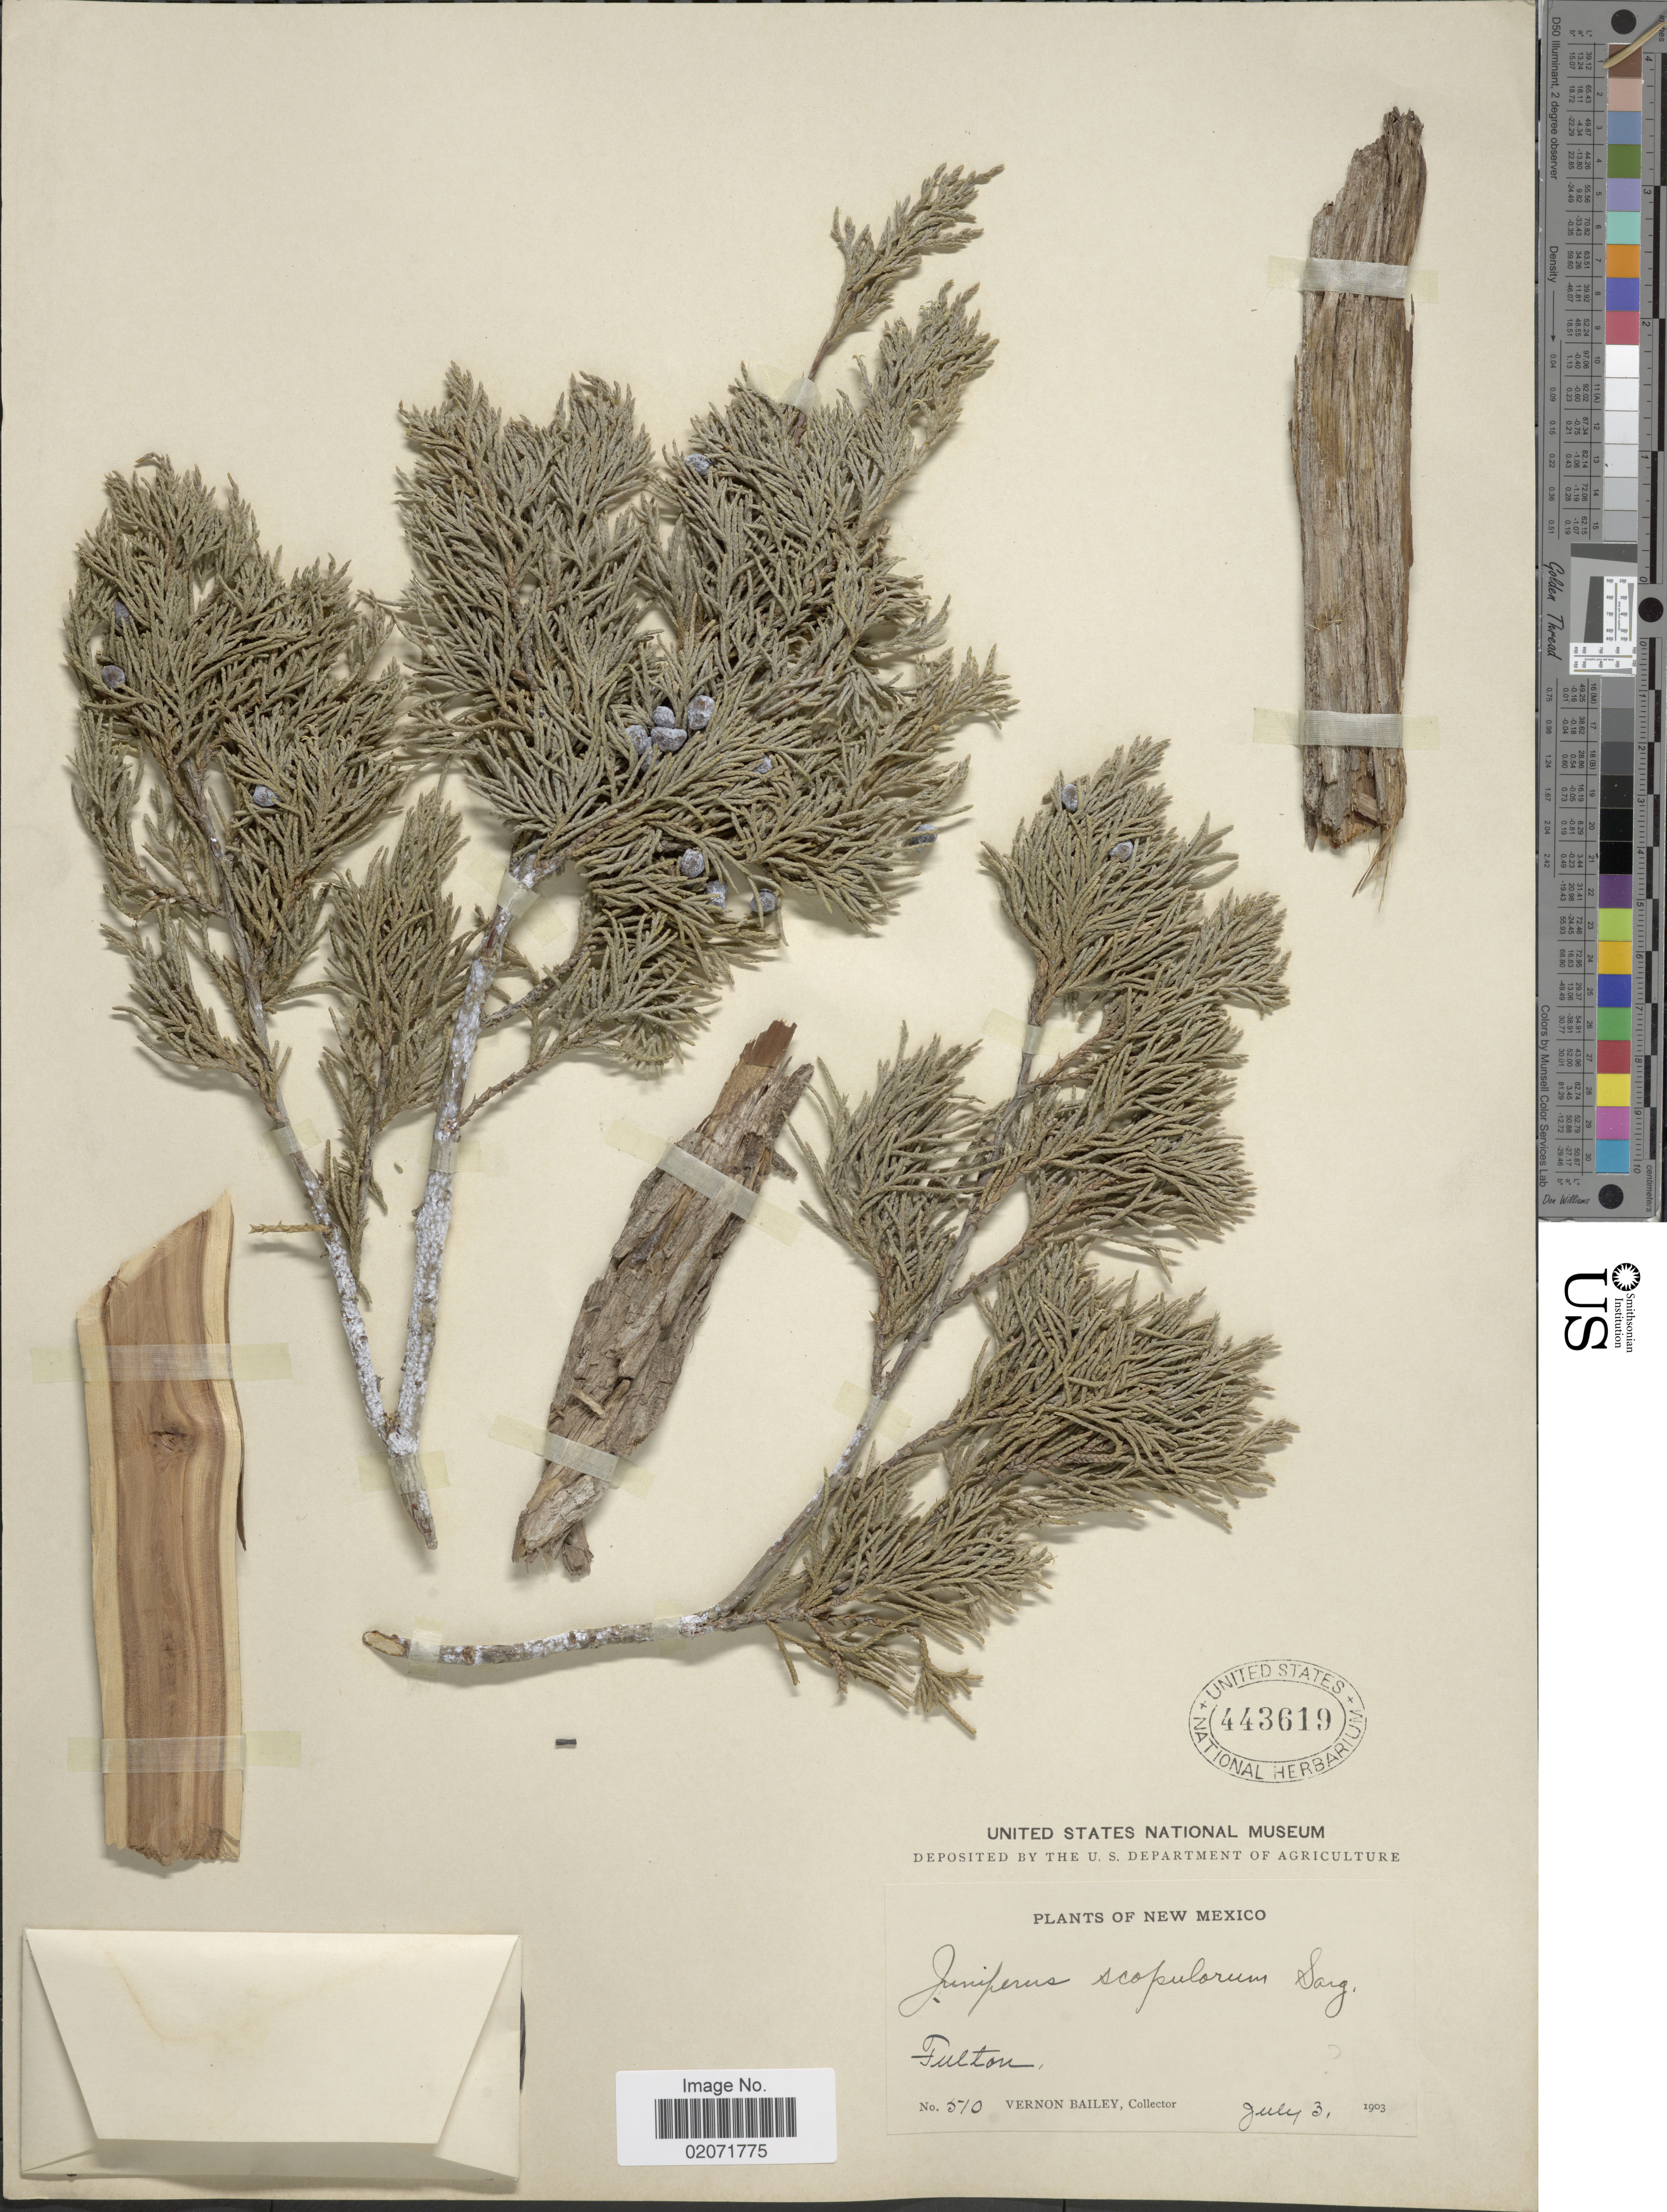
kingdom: Plantae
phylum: Tracheophyta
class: Pinopsida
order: Pinales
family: Cupressaceae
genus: Juniperus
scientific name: Juniperus scopulorum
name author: Sarg.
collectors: V. O. Bailey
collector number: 510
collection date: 1903-07-03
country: United States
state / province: New Mexico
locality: Fulton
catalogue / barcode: US 443619